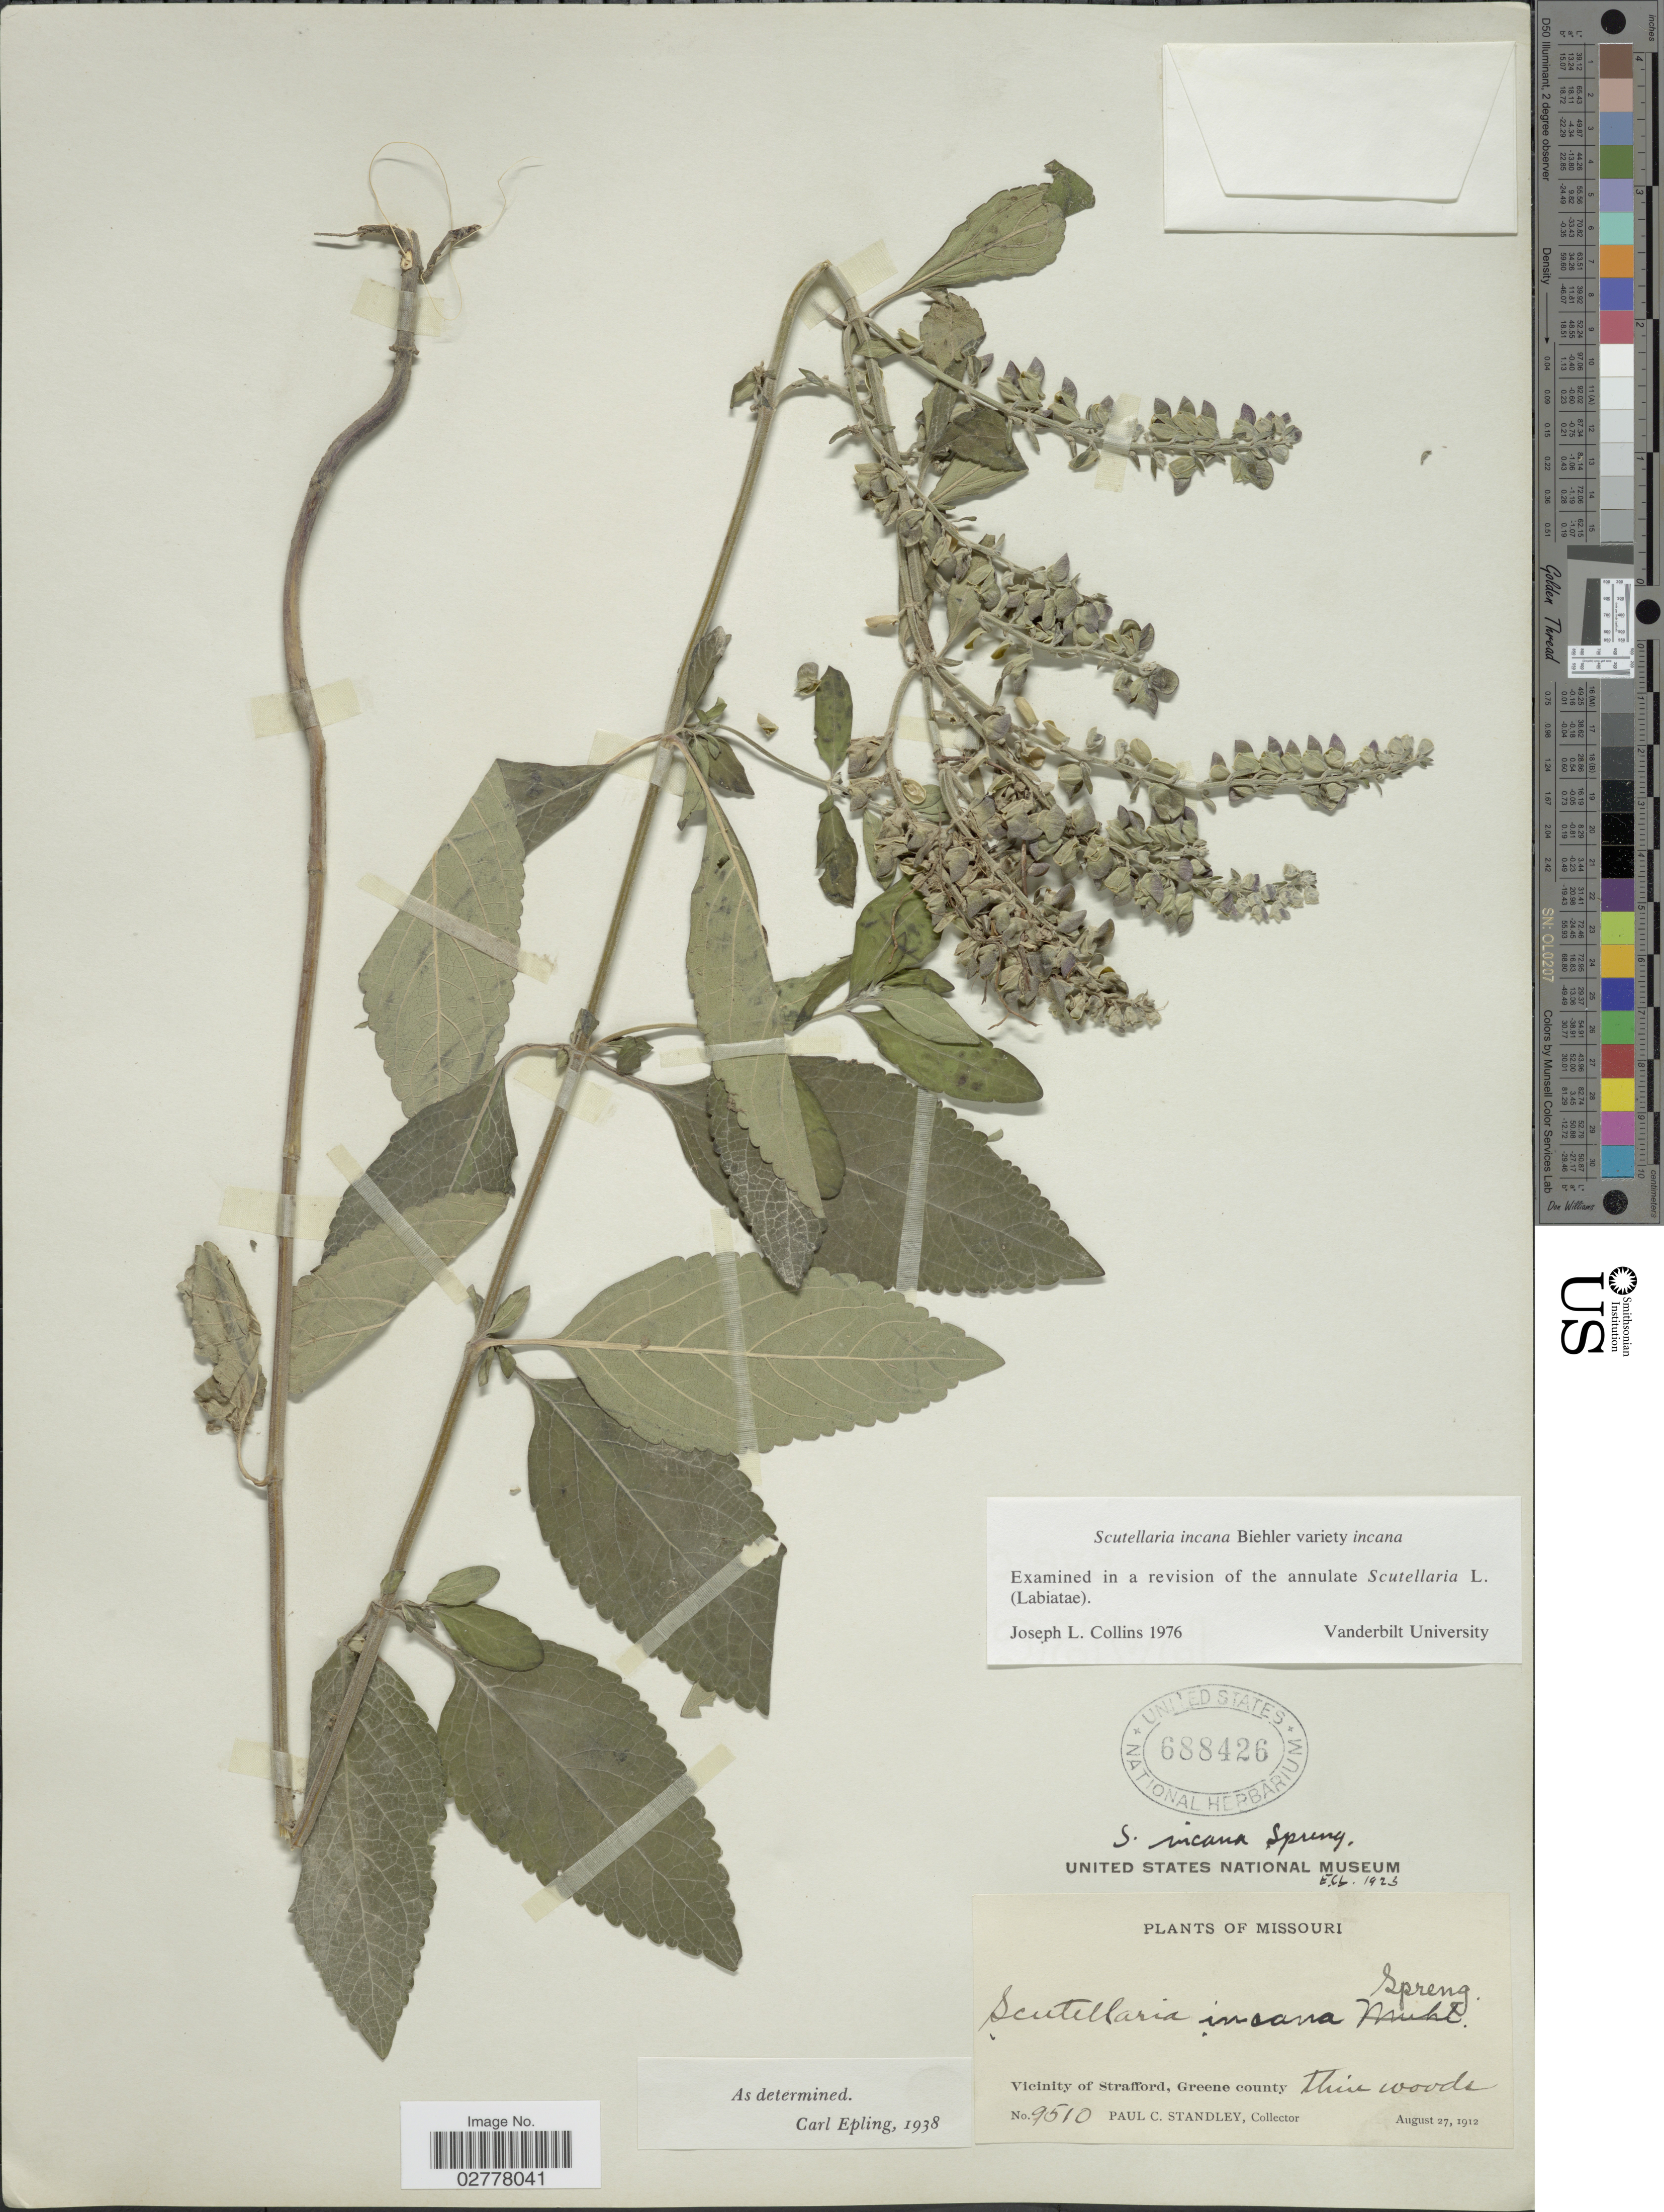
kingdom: Plantae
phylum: Tracheophyta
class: Magnoliopsida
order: Lamiales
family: Lamiaceae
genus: Scutellaria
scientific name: Scutellaria incana var. incana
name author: Biehler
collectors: P. C. Standley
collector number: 9510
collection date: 1912-08-27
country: United States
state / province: Missouri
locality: Vicinity of Strafford, Greene county.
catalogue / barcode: US 688426